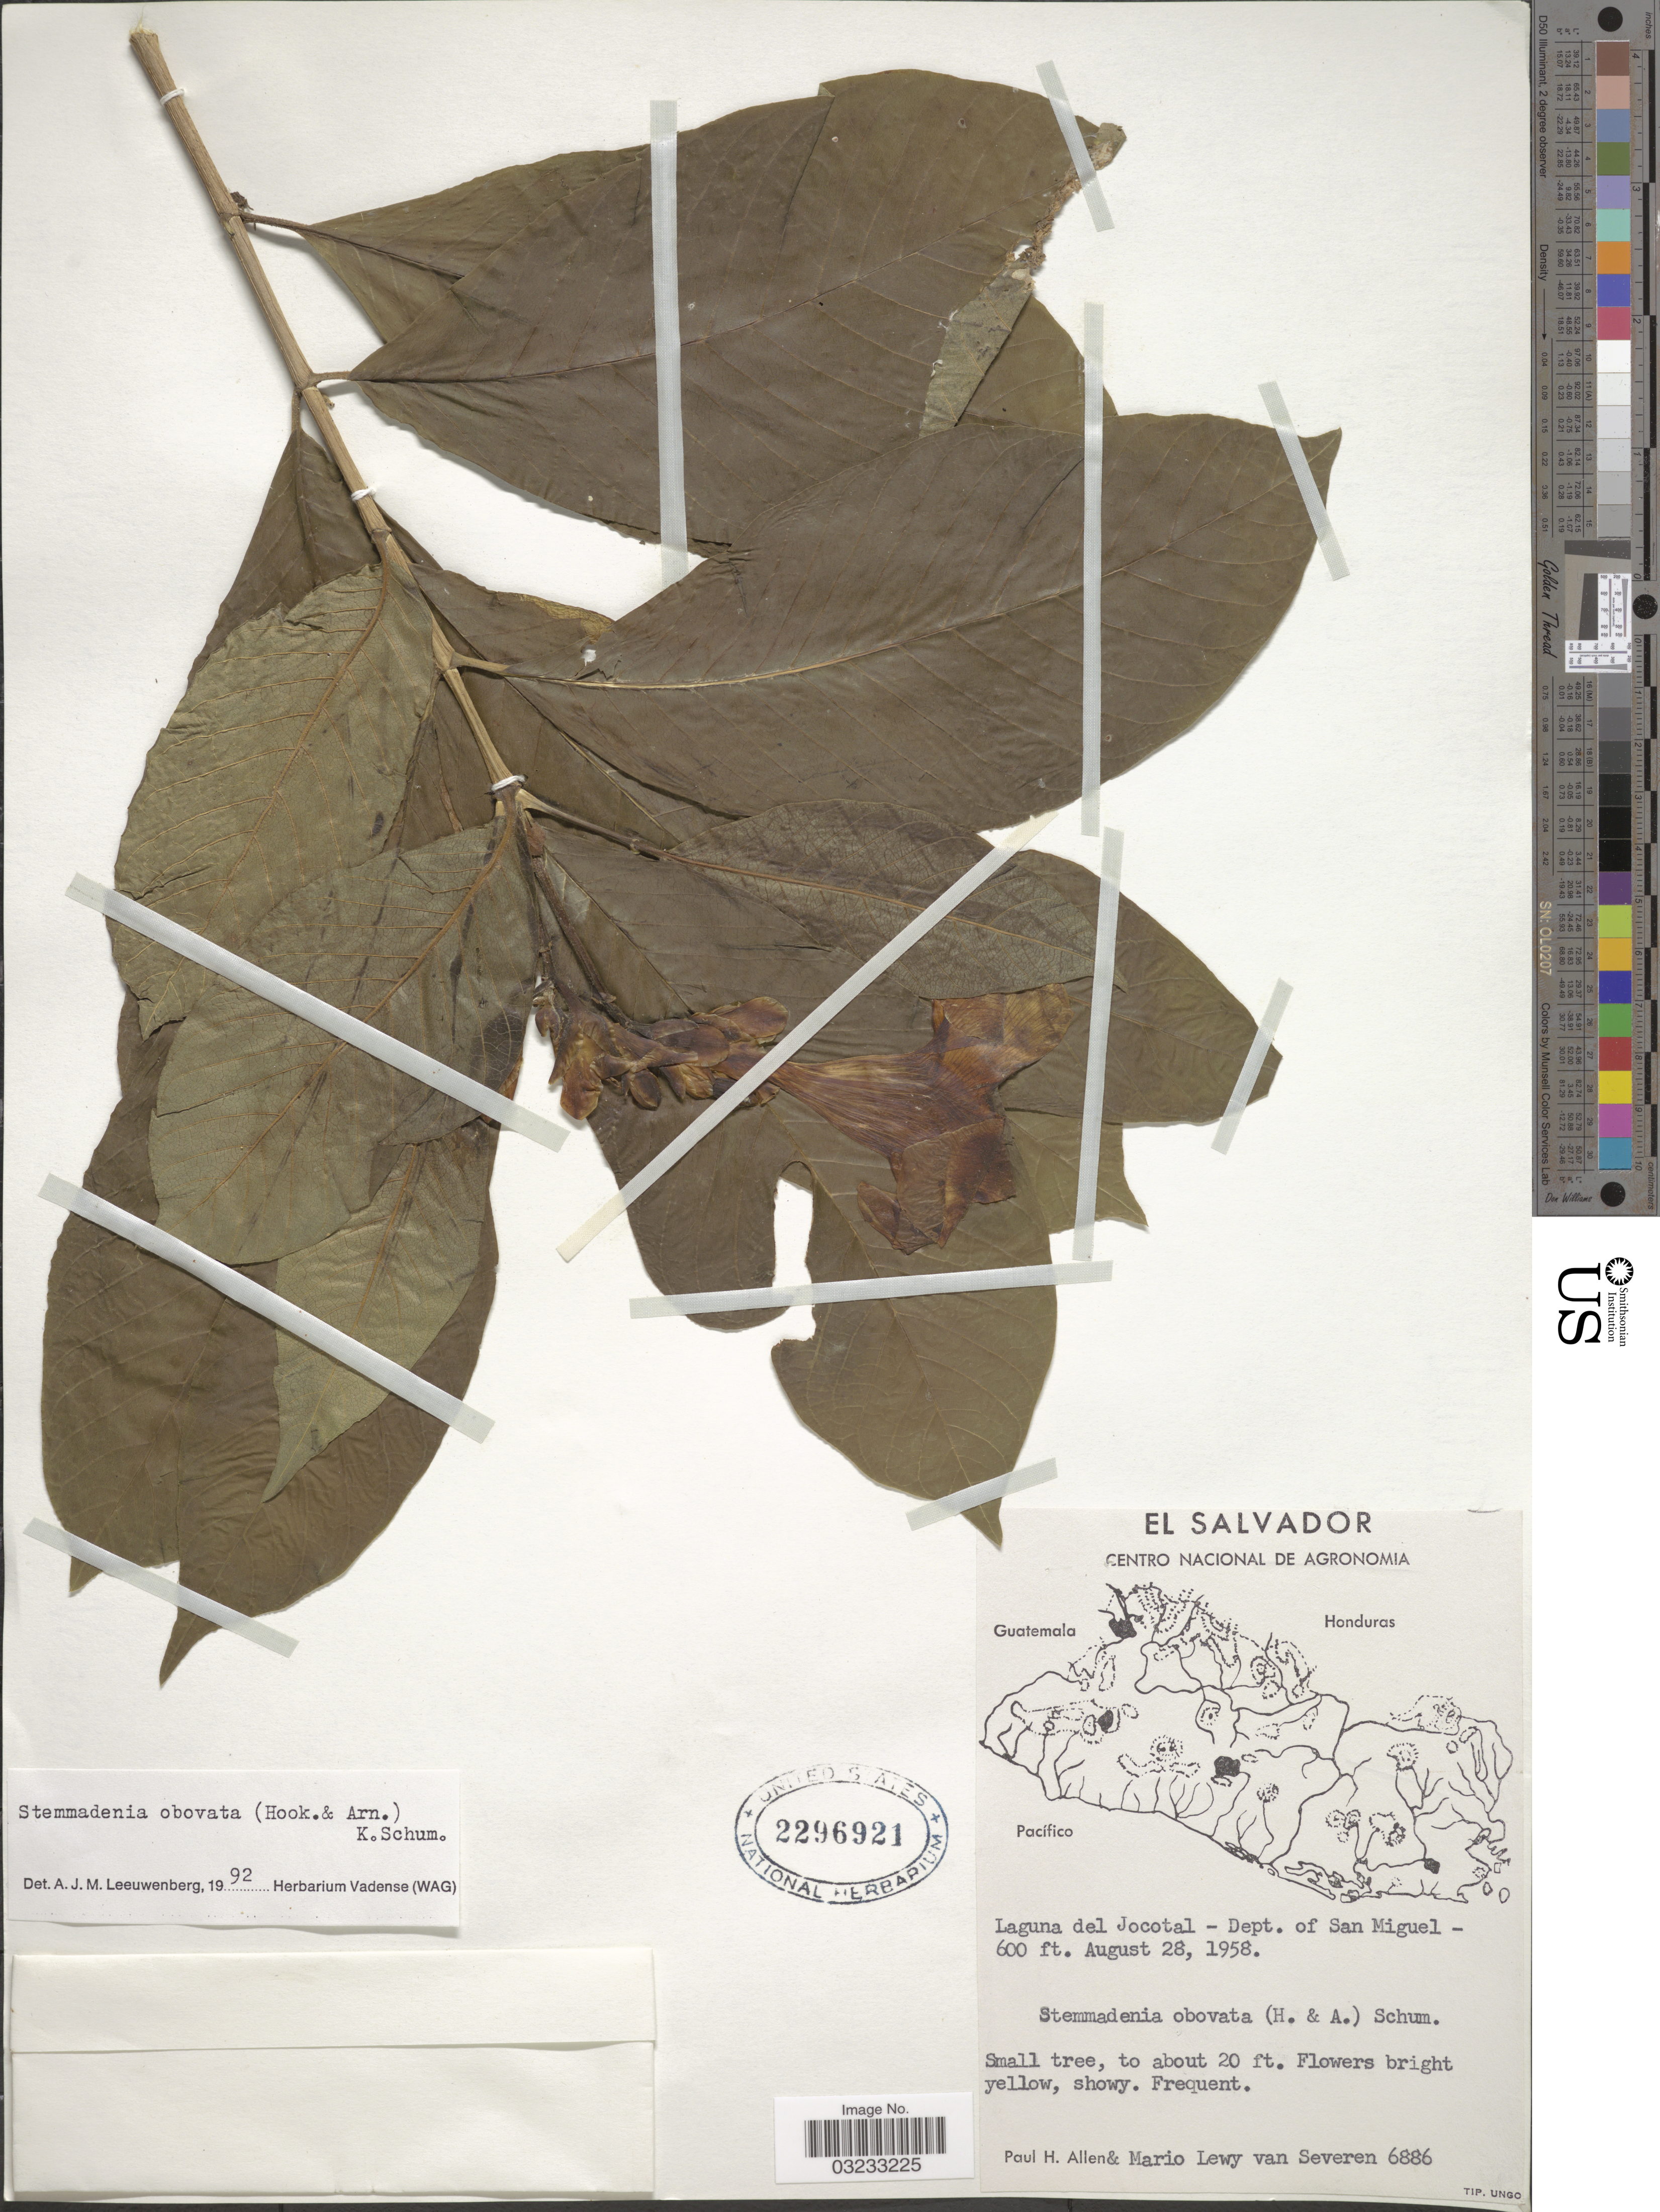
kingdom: Plantae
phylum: Tracheophyta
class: Magnoliopsida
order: Gentianales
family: Apocynaceae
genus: Stemmadenia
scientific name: Stemmadenia obovata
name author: (Hook. & Arn.) K. Schum.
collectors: P. H. Allen & M. Van Severen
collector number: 6886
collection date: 1958-08-28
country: El Salvador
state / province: San Miguel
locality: Laguna del Jocotal - Dept. of San Miguel.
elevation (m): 183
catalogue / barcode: US 2296921